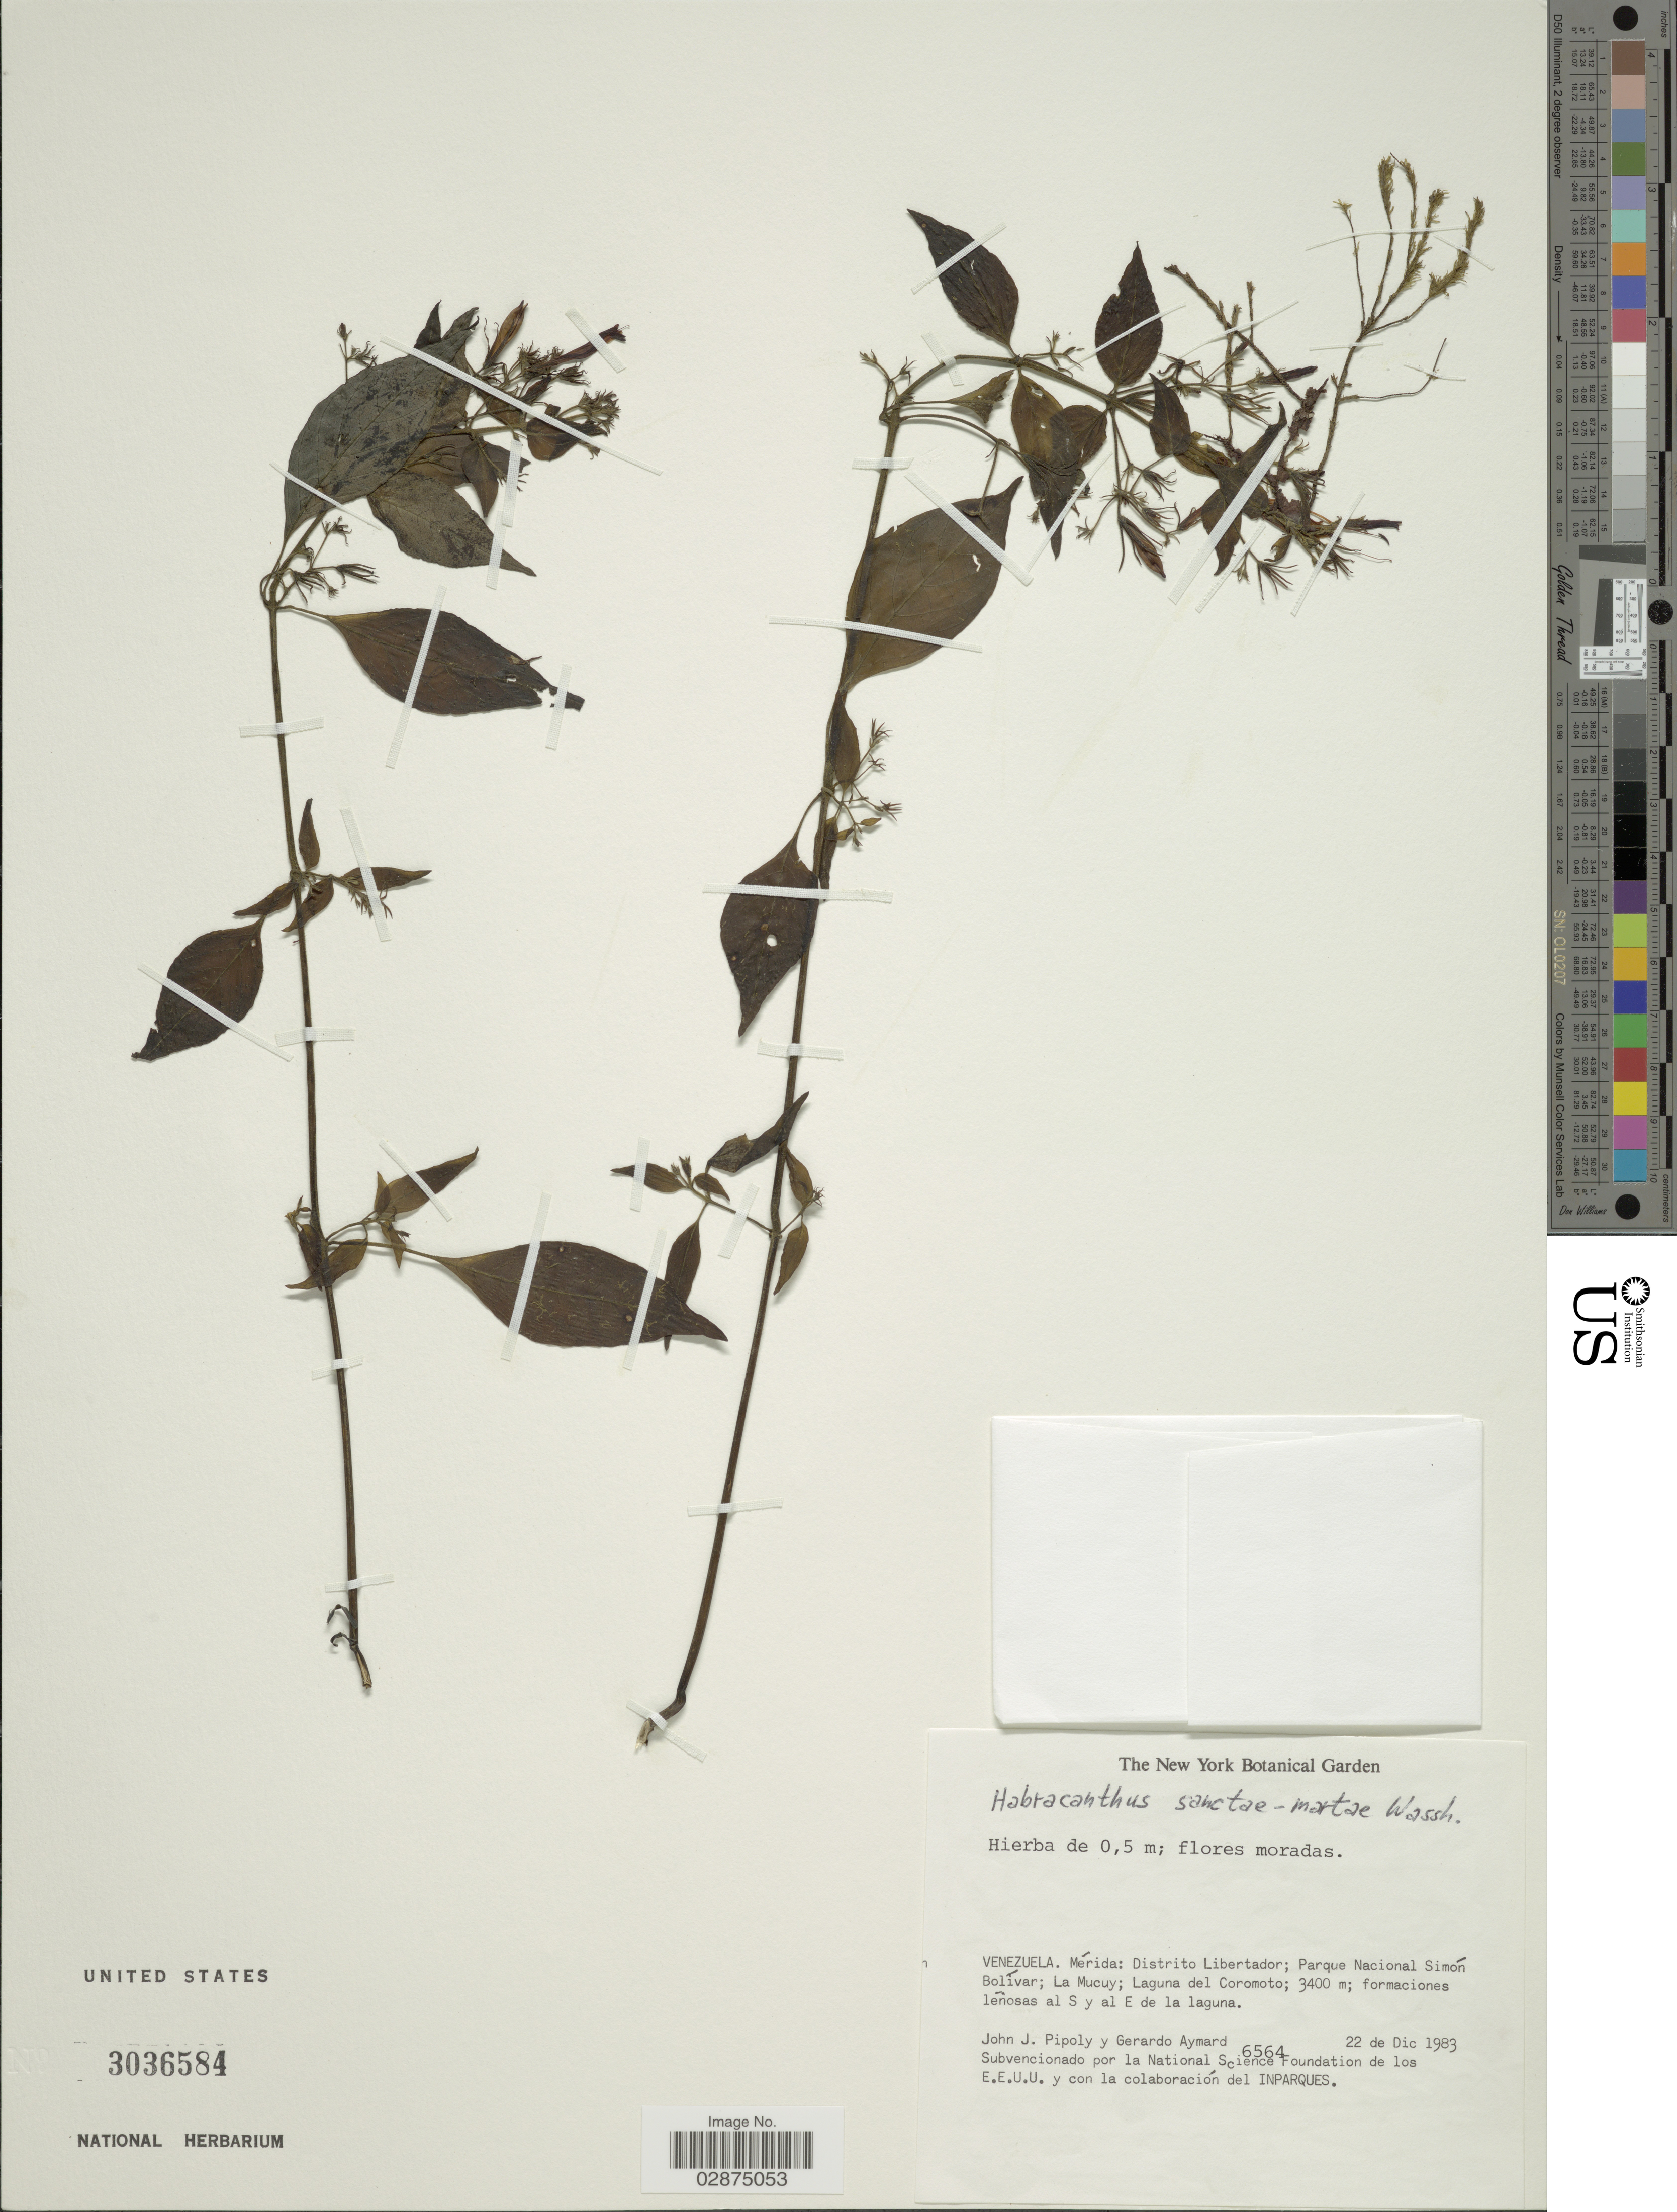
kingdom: Plantae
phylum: Tracheophyta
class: Magnoliopsida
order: Lamiales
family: Acanthaceae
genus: Habracanthus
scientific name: Habracanthus macrochilus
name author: Lindau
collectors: J. J. Pipoly & G. A. Aymard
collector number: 6564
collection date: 1983-12-22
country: Venezuela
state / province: Mérida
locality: Mérida: Distrito Libertador; Parque Nacional Simón Bolívar; La Mucuy; Laguna del Coromoto; formaciones leñosas al S y al E de la laguna.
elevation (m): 3400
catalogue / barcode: US 3036584